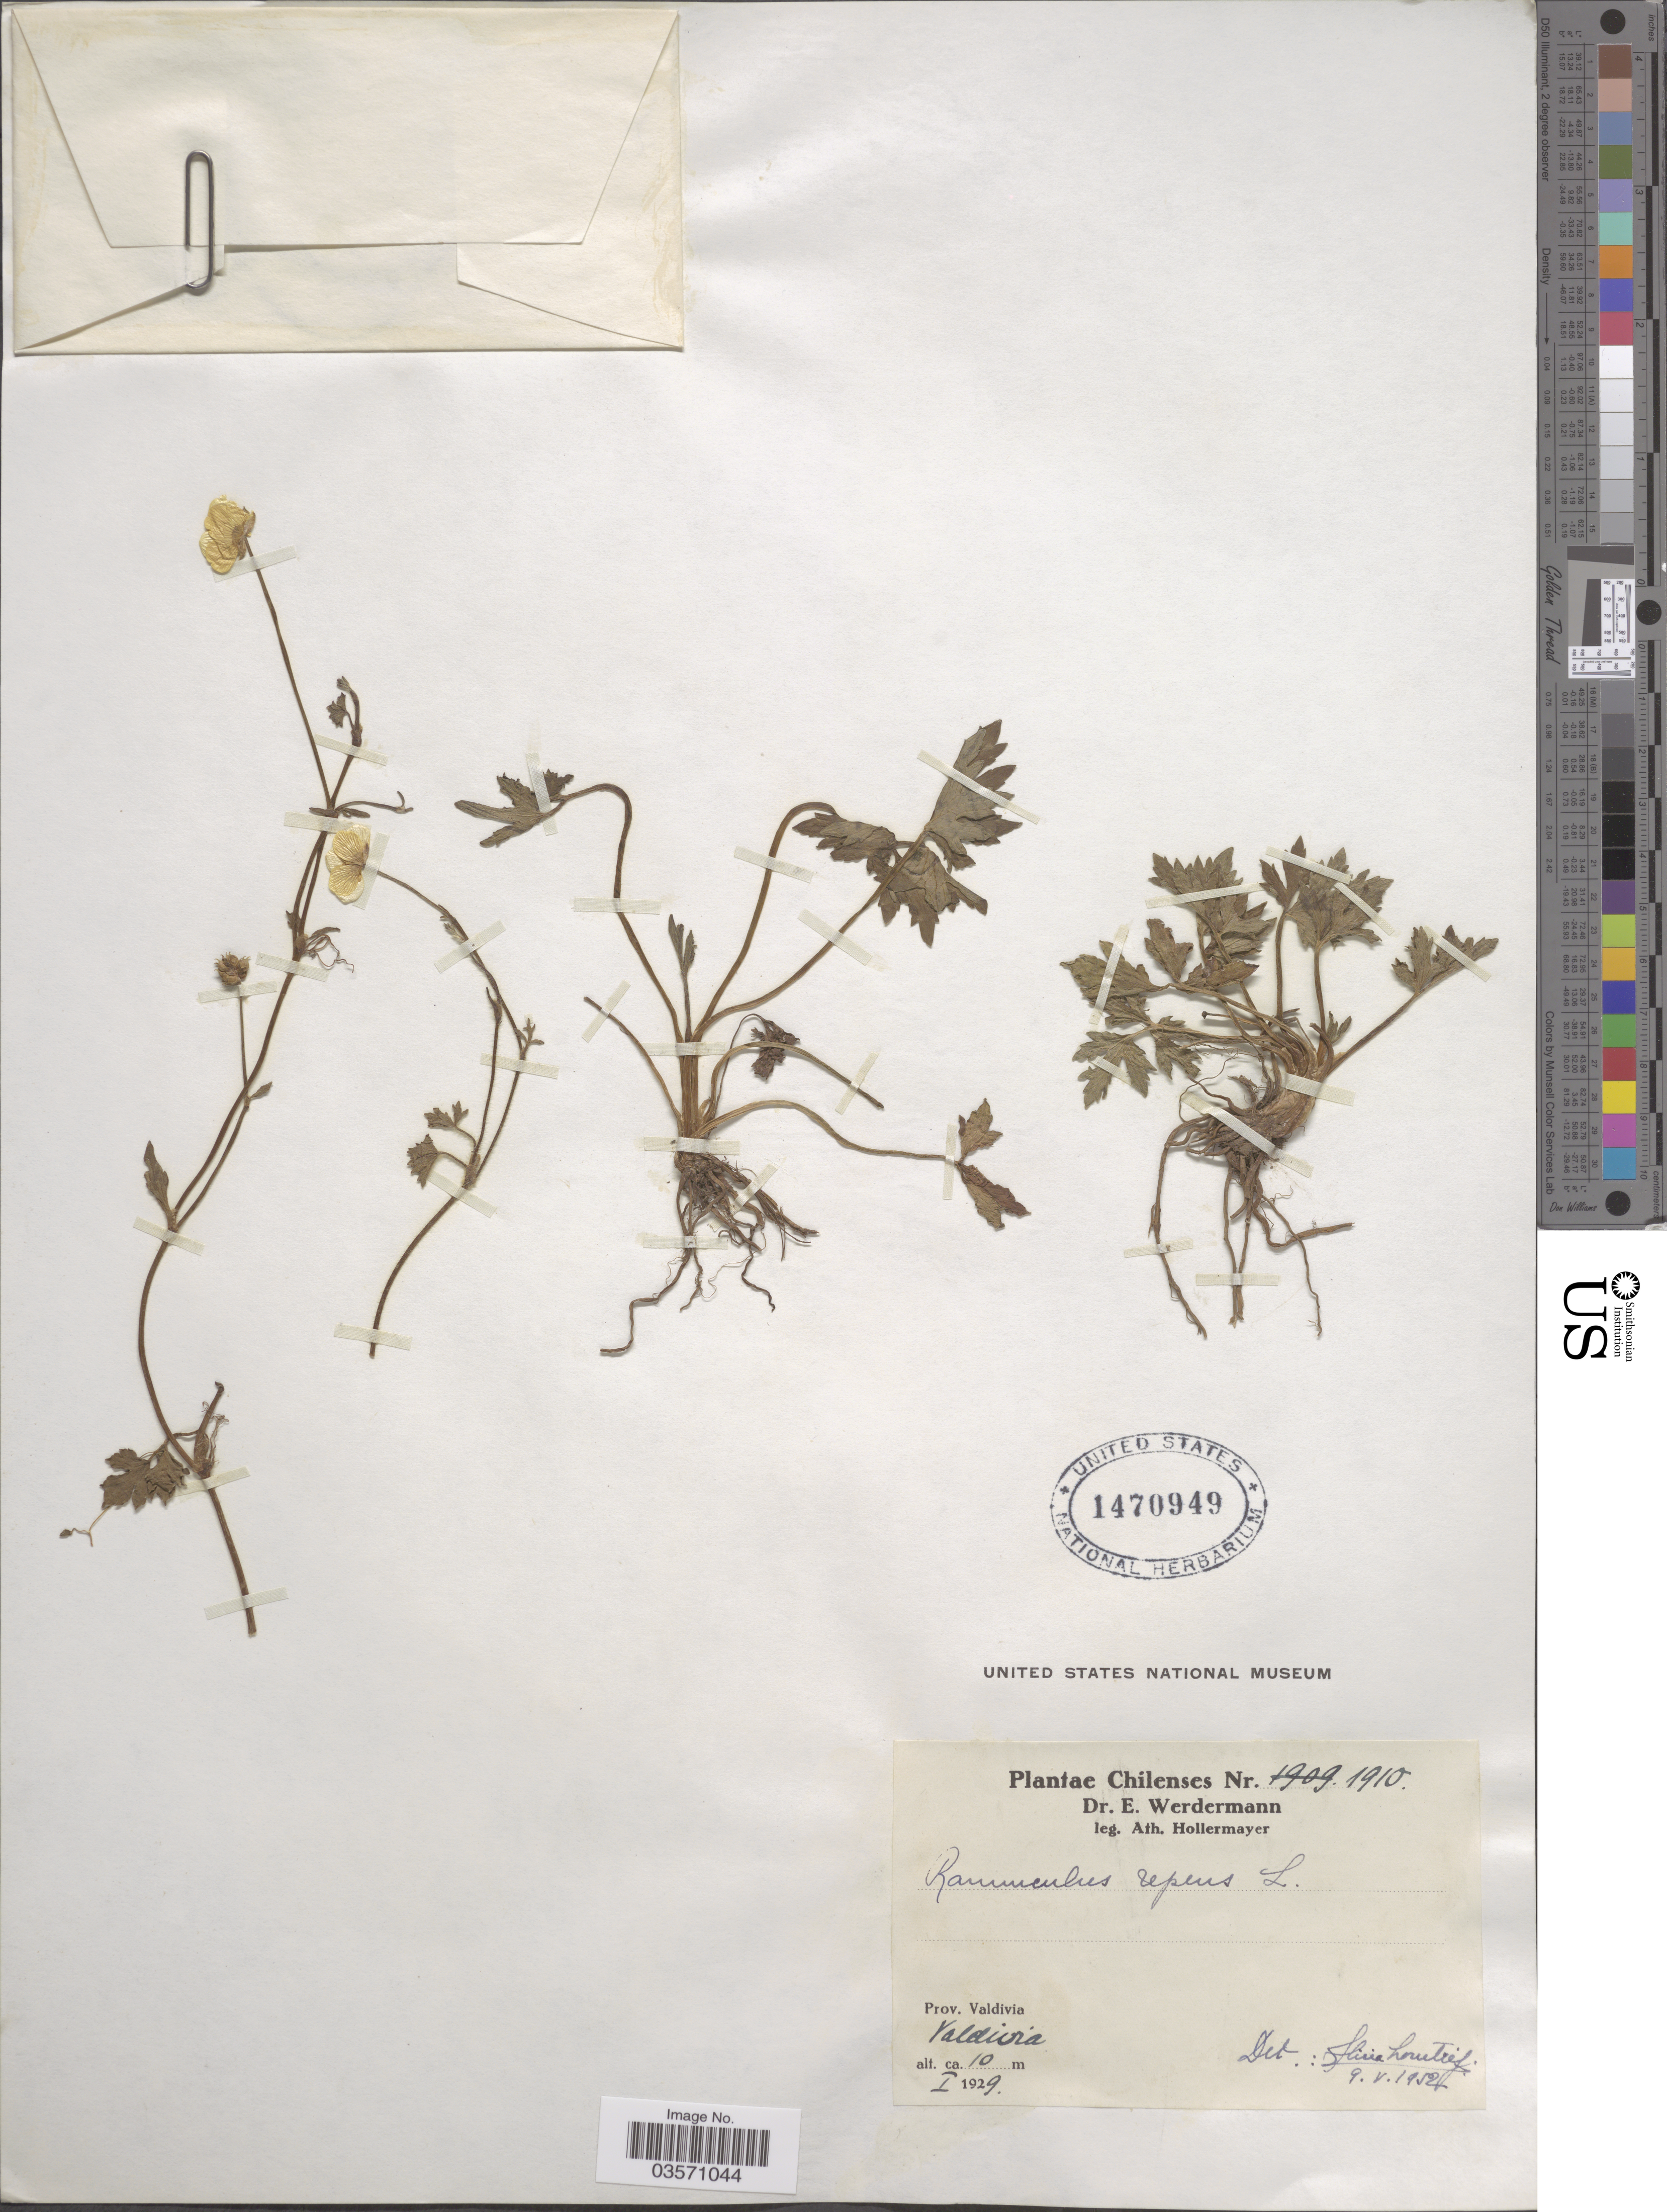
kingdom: Plantae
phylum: Tracheophyta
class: Magnoliopsida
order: Ranunculales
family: Ranunculaceae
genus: Ranunculus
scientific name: Ranunculus repens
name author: L.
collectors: A. Hollermayer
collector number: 1910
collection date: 1929-01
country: Chile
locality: Prov. Valdivia. Valdivia.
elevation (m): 10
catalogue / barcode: US 1470949